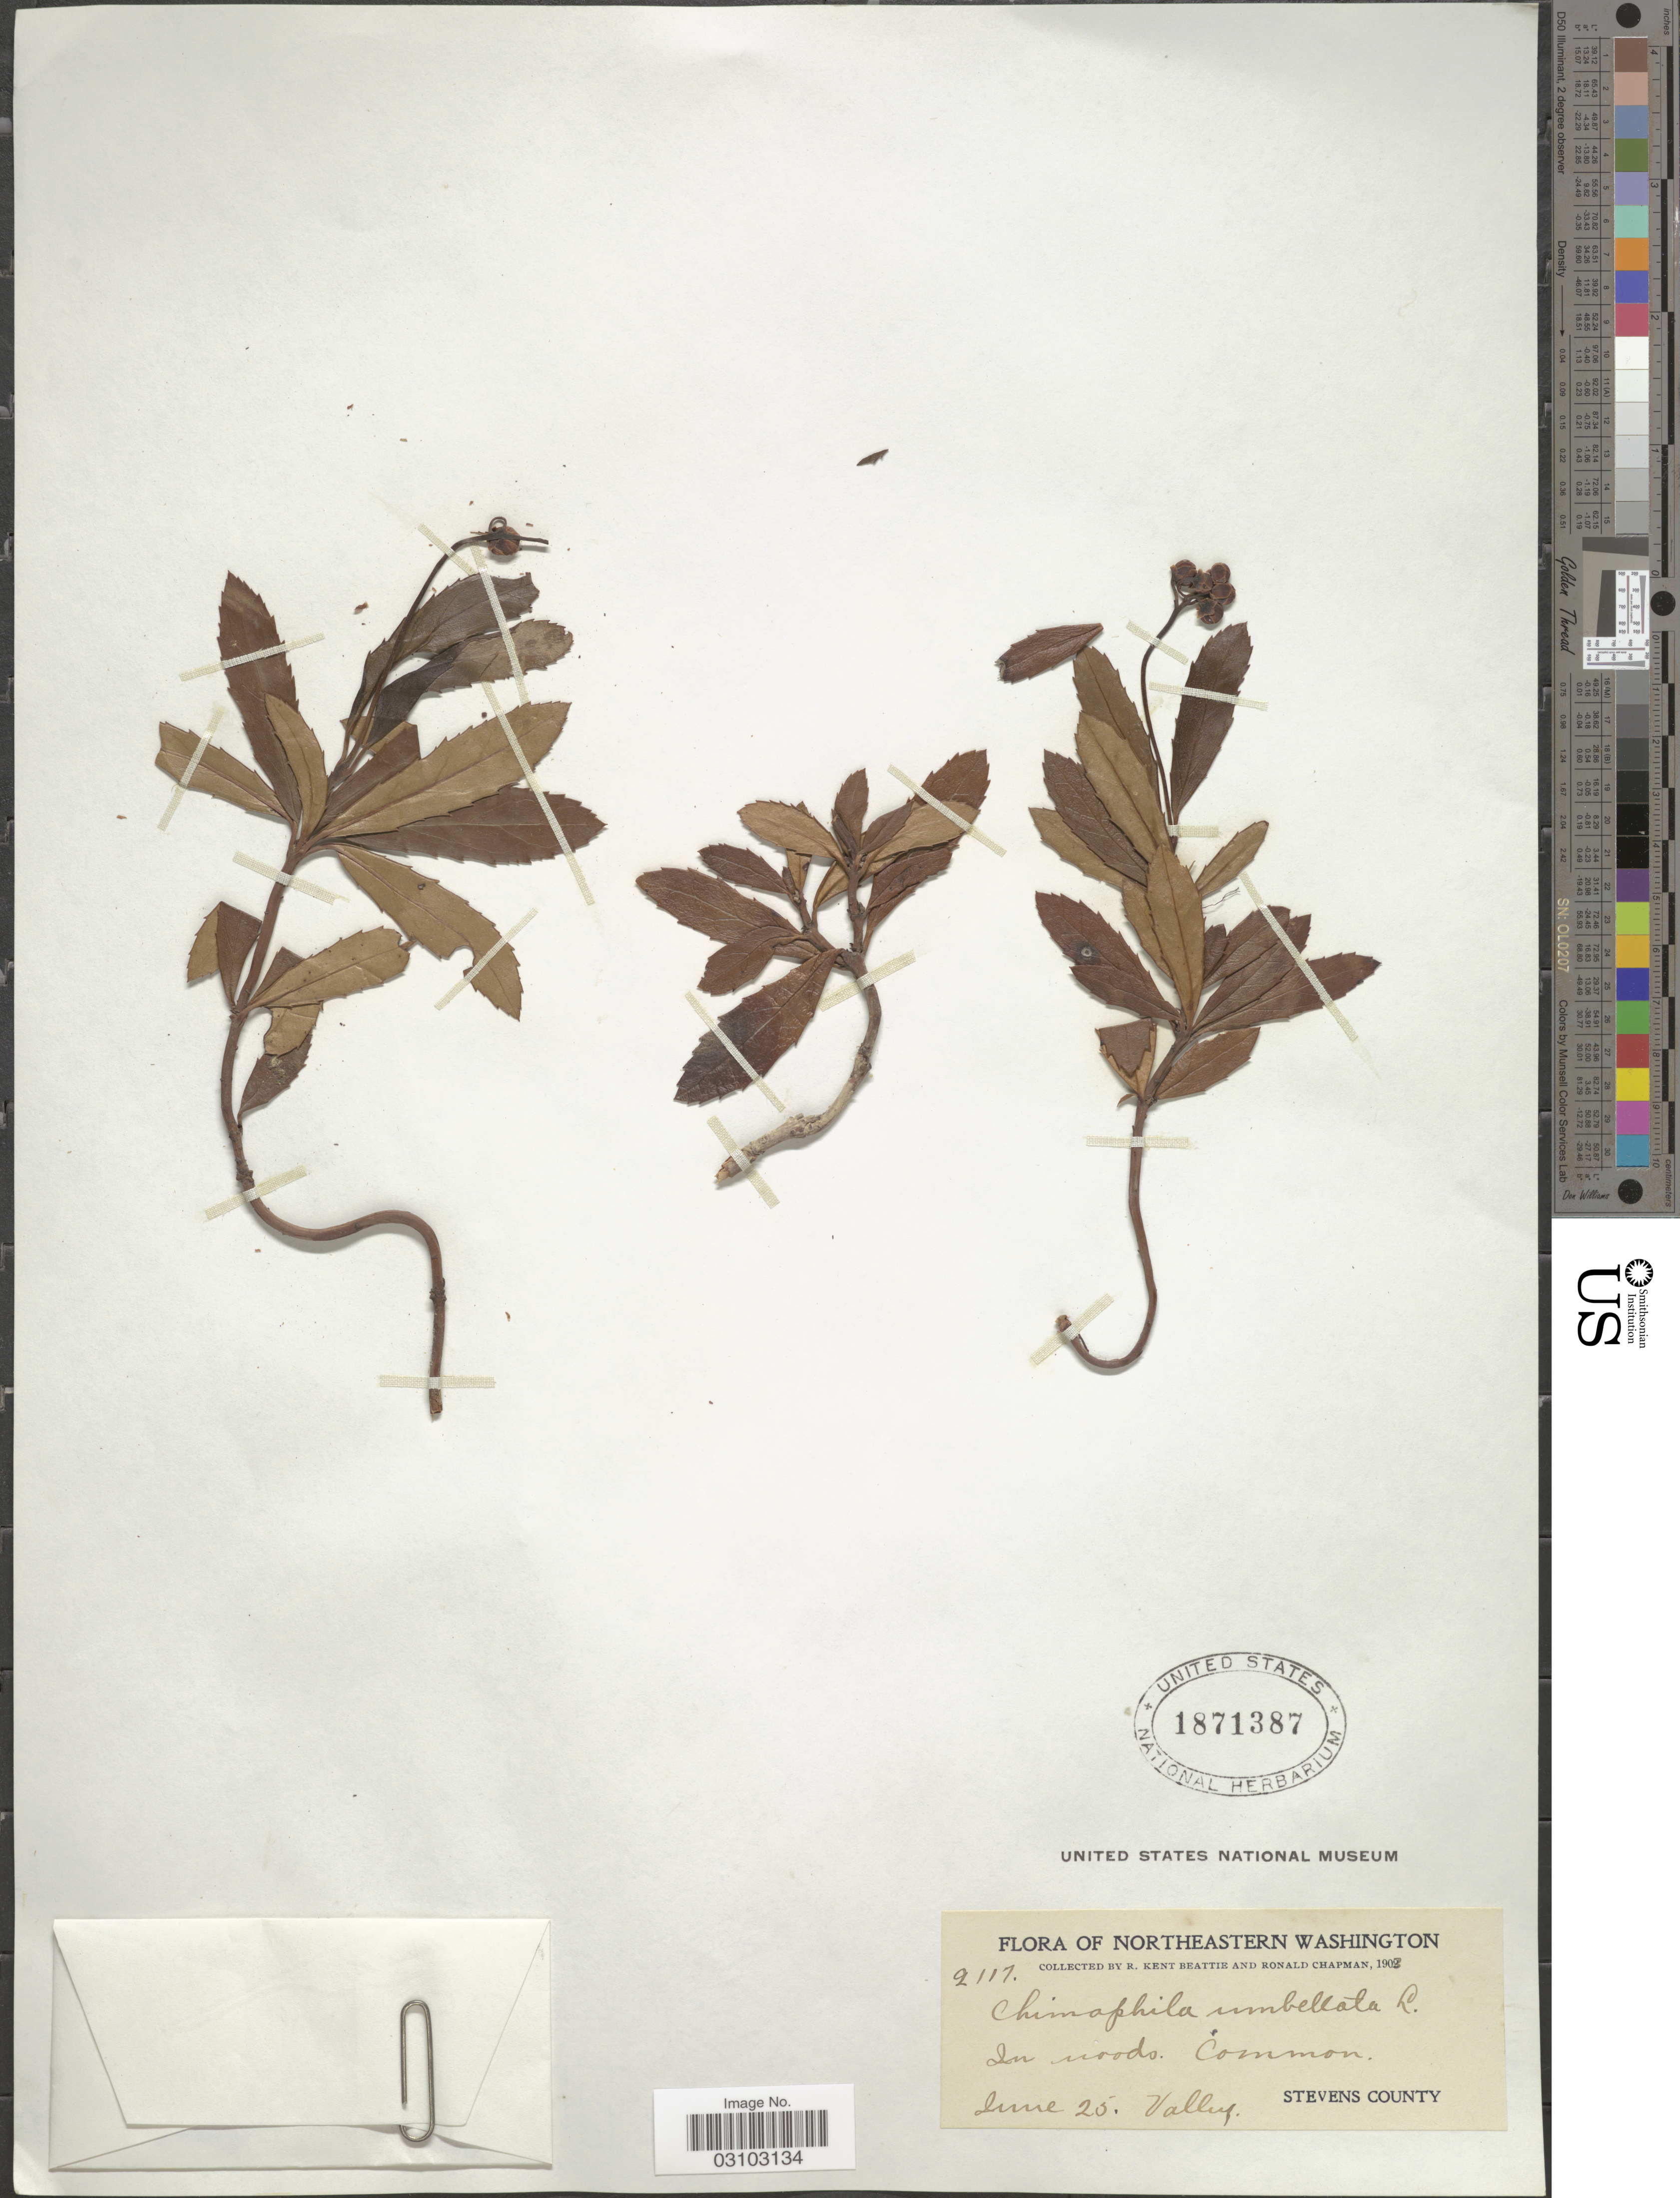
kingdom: Plantae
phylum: Tracheophyta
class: Magnoliopsida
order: Ericales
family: Ericaceae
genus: Chimaphila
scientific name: Chimaphila umbellata var. occidentalis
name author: (Rydb.) S.F. Blake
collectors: R. K. Beattie & R. Chapman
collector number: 2117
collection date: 1903-06-25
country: United States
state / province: Washington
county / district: Stevens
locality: Northeastern Washington, Stevens County, Valley.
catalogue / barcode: US 1871387